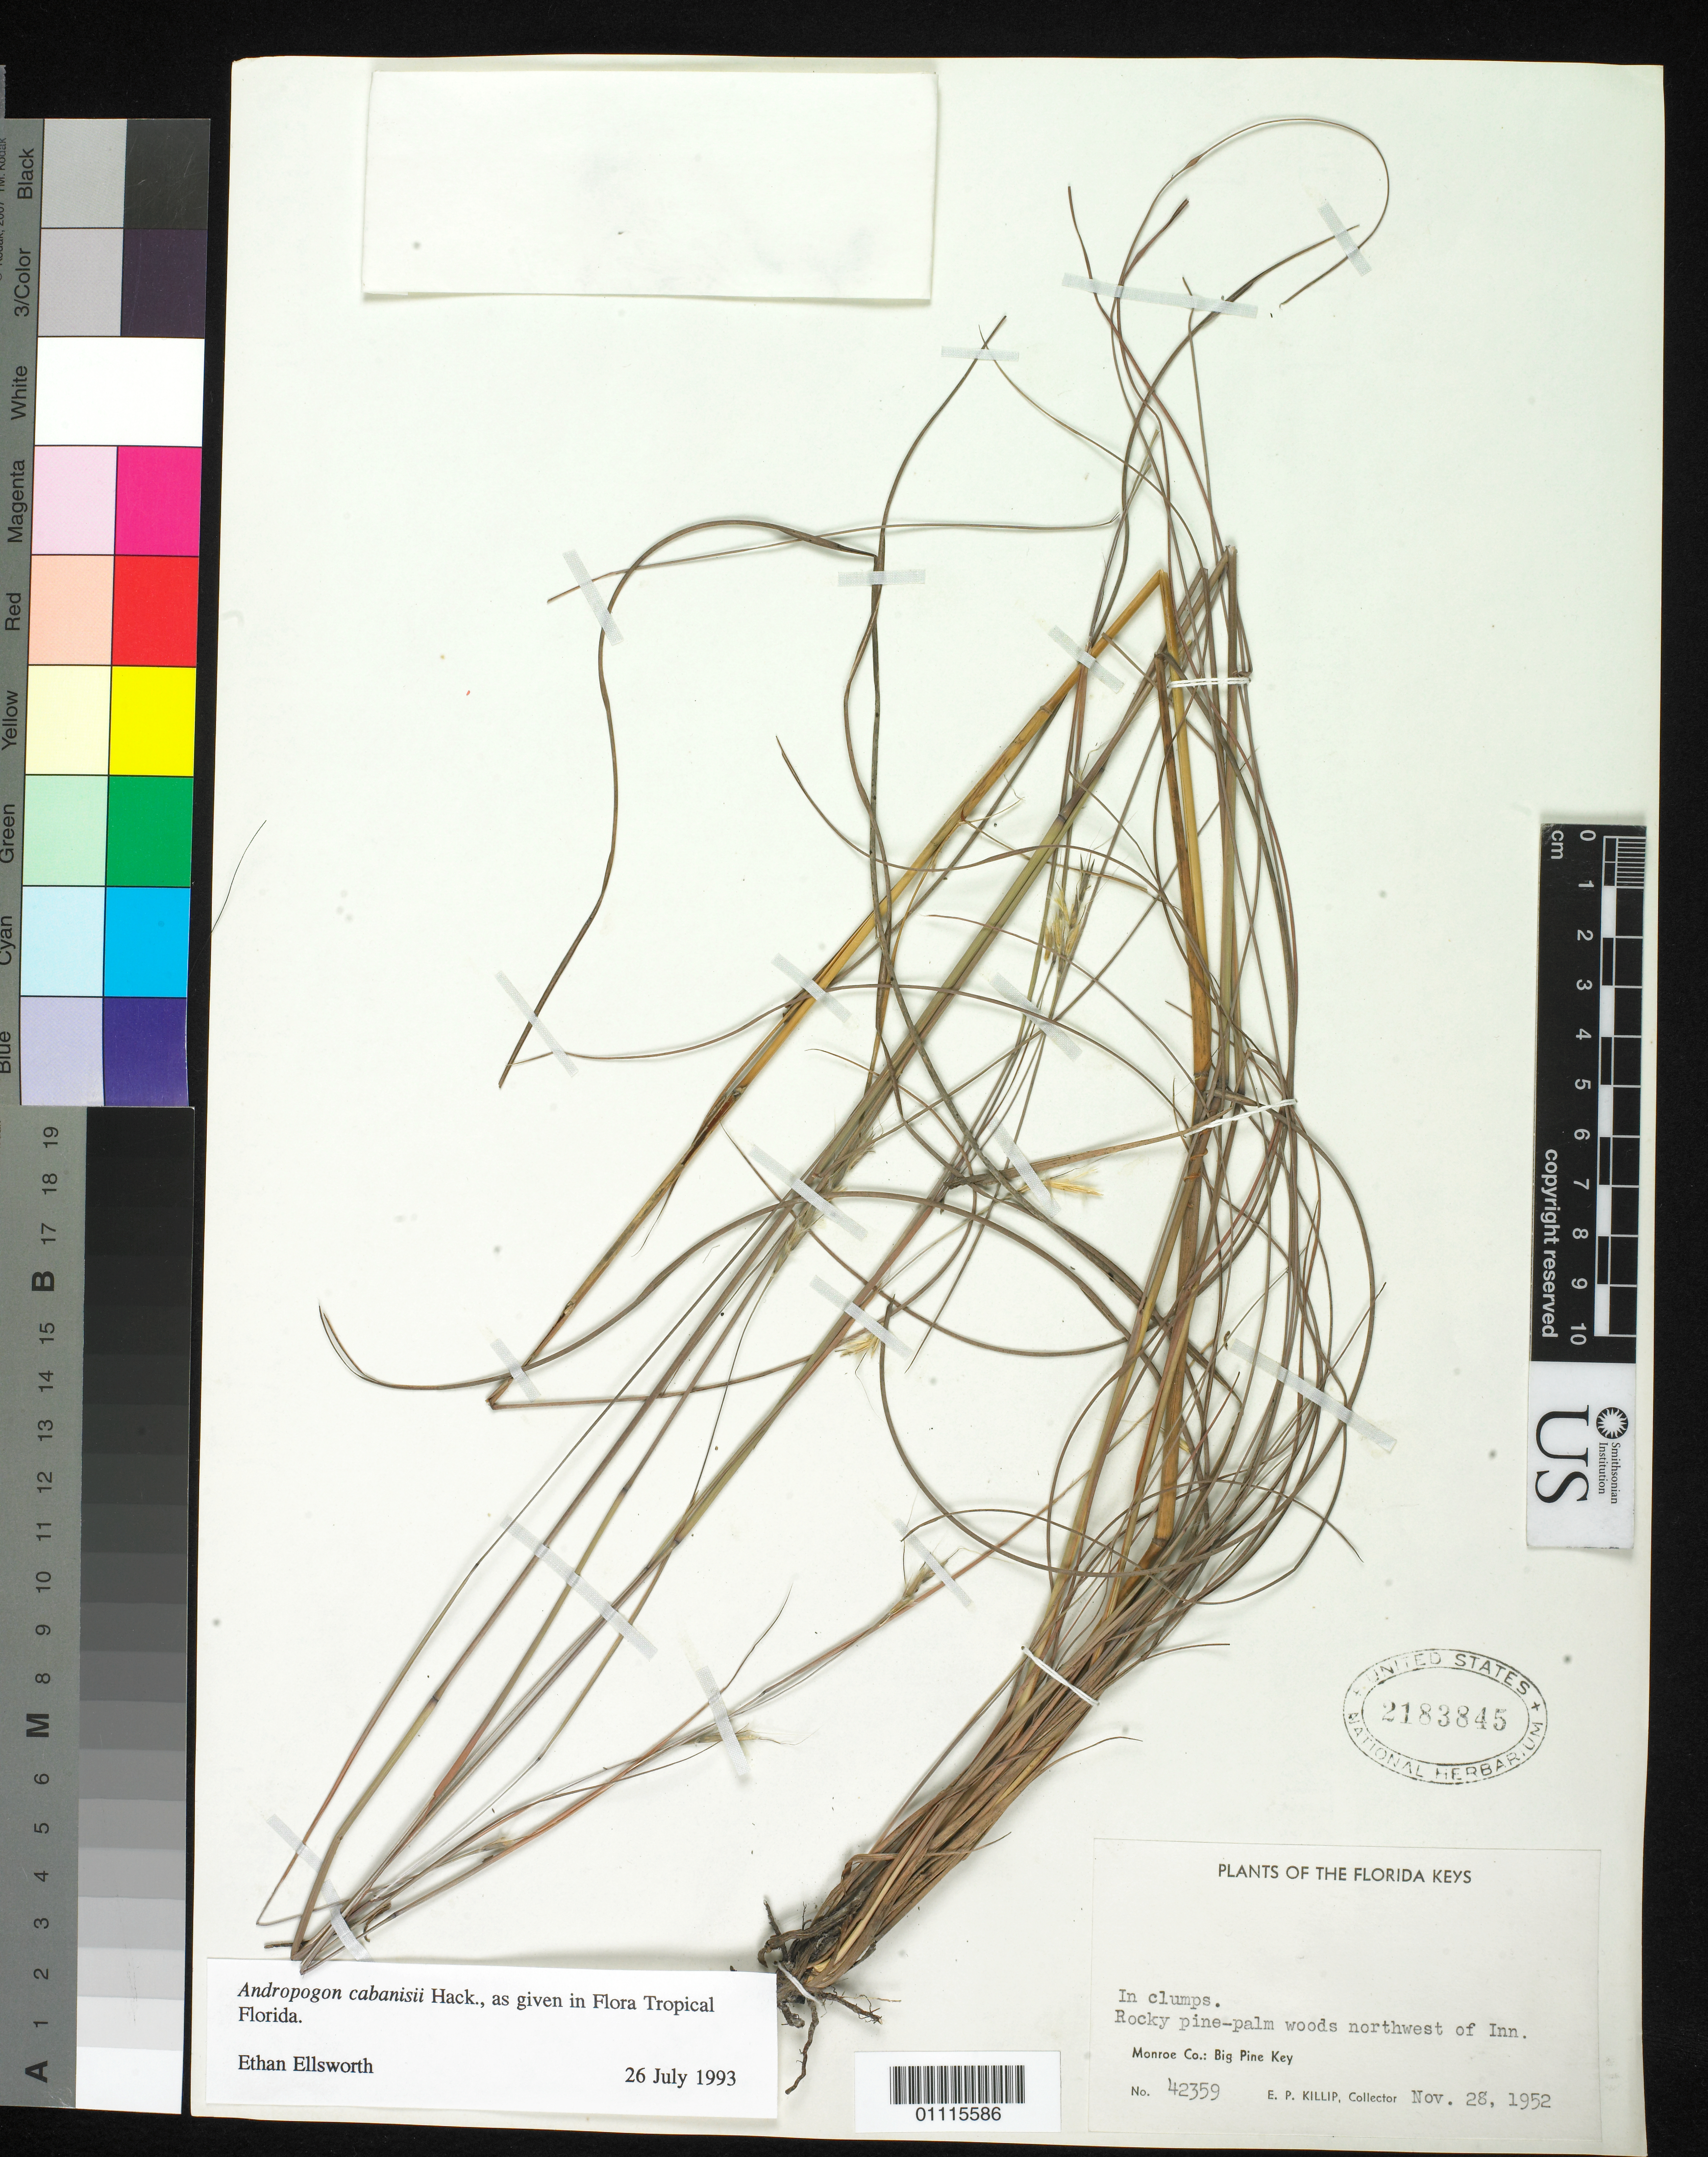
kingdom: Plantae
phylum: Tracheophyta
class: Liliopsida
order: Poales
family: Poaceae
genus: Andropogon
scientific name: Andropogon cabanisii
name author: Hack.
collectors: E. P. Killip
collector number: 42359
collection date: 1952-11-28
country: United States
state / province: Florida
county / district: Monroe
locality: Big Pine Key, NE of Inn.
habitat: In clumps.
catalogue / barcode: US 2183845